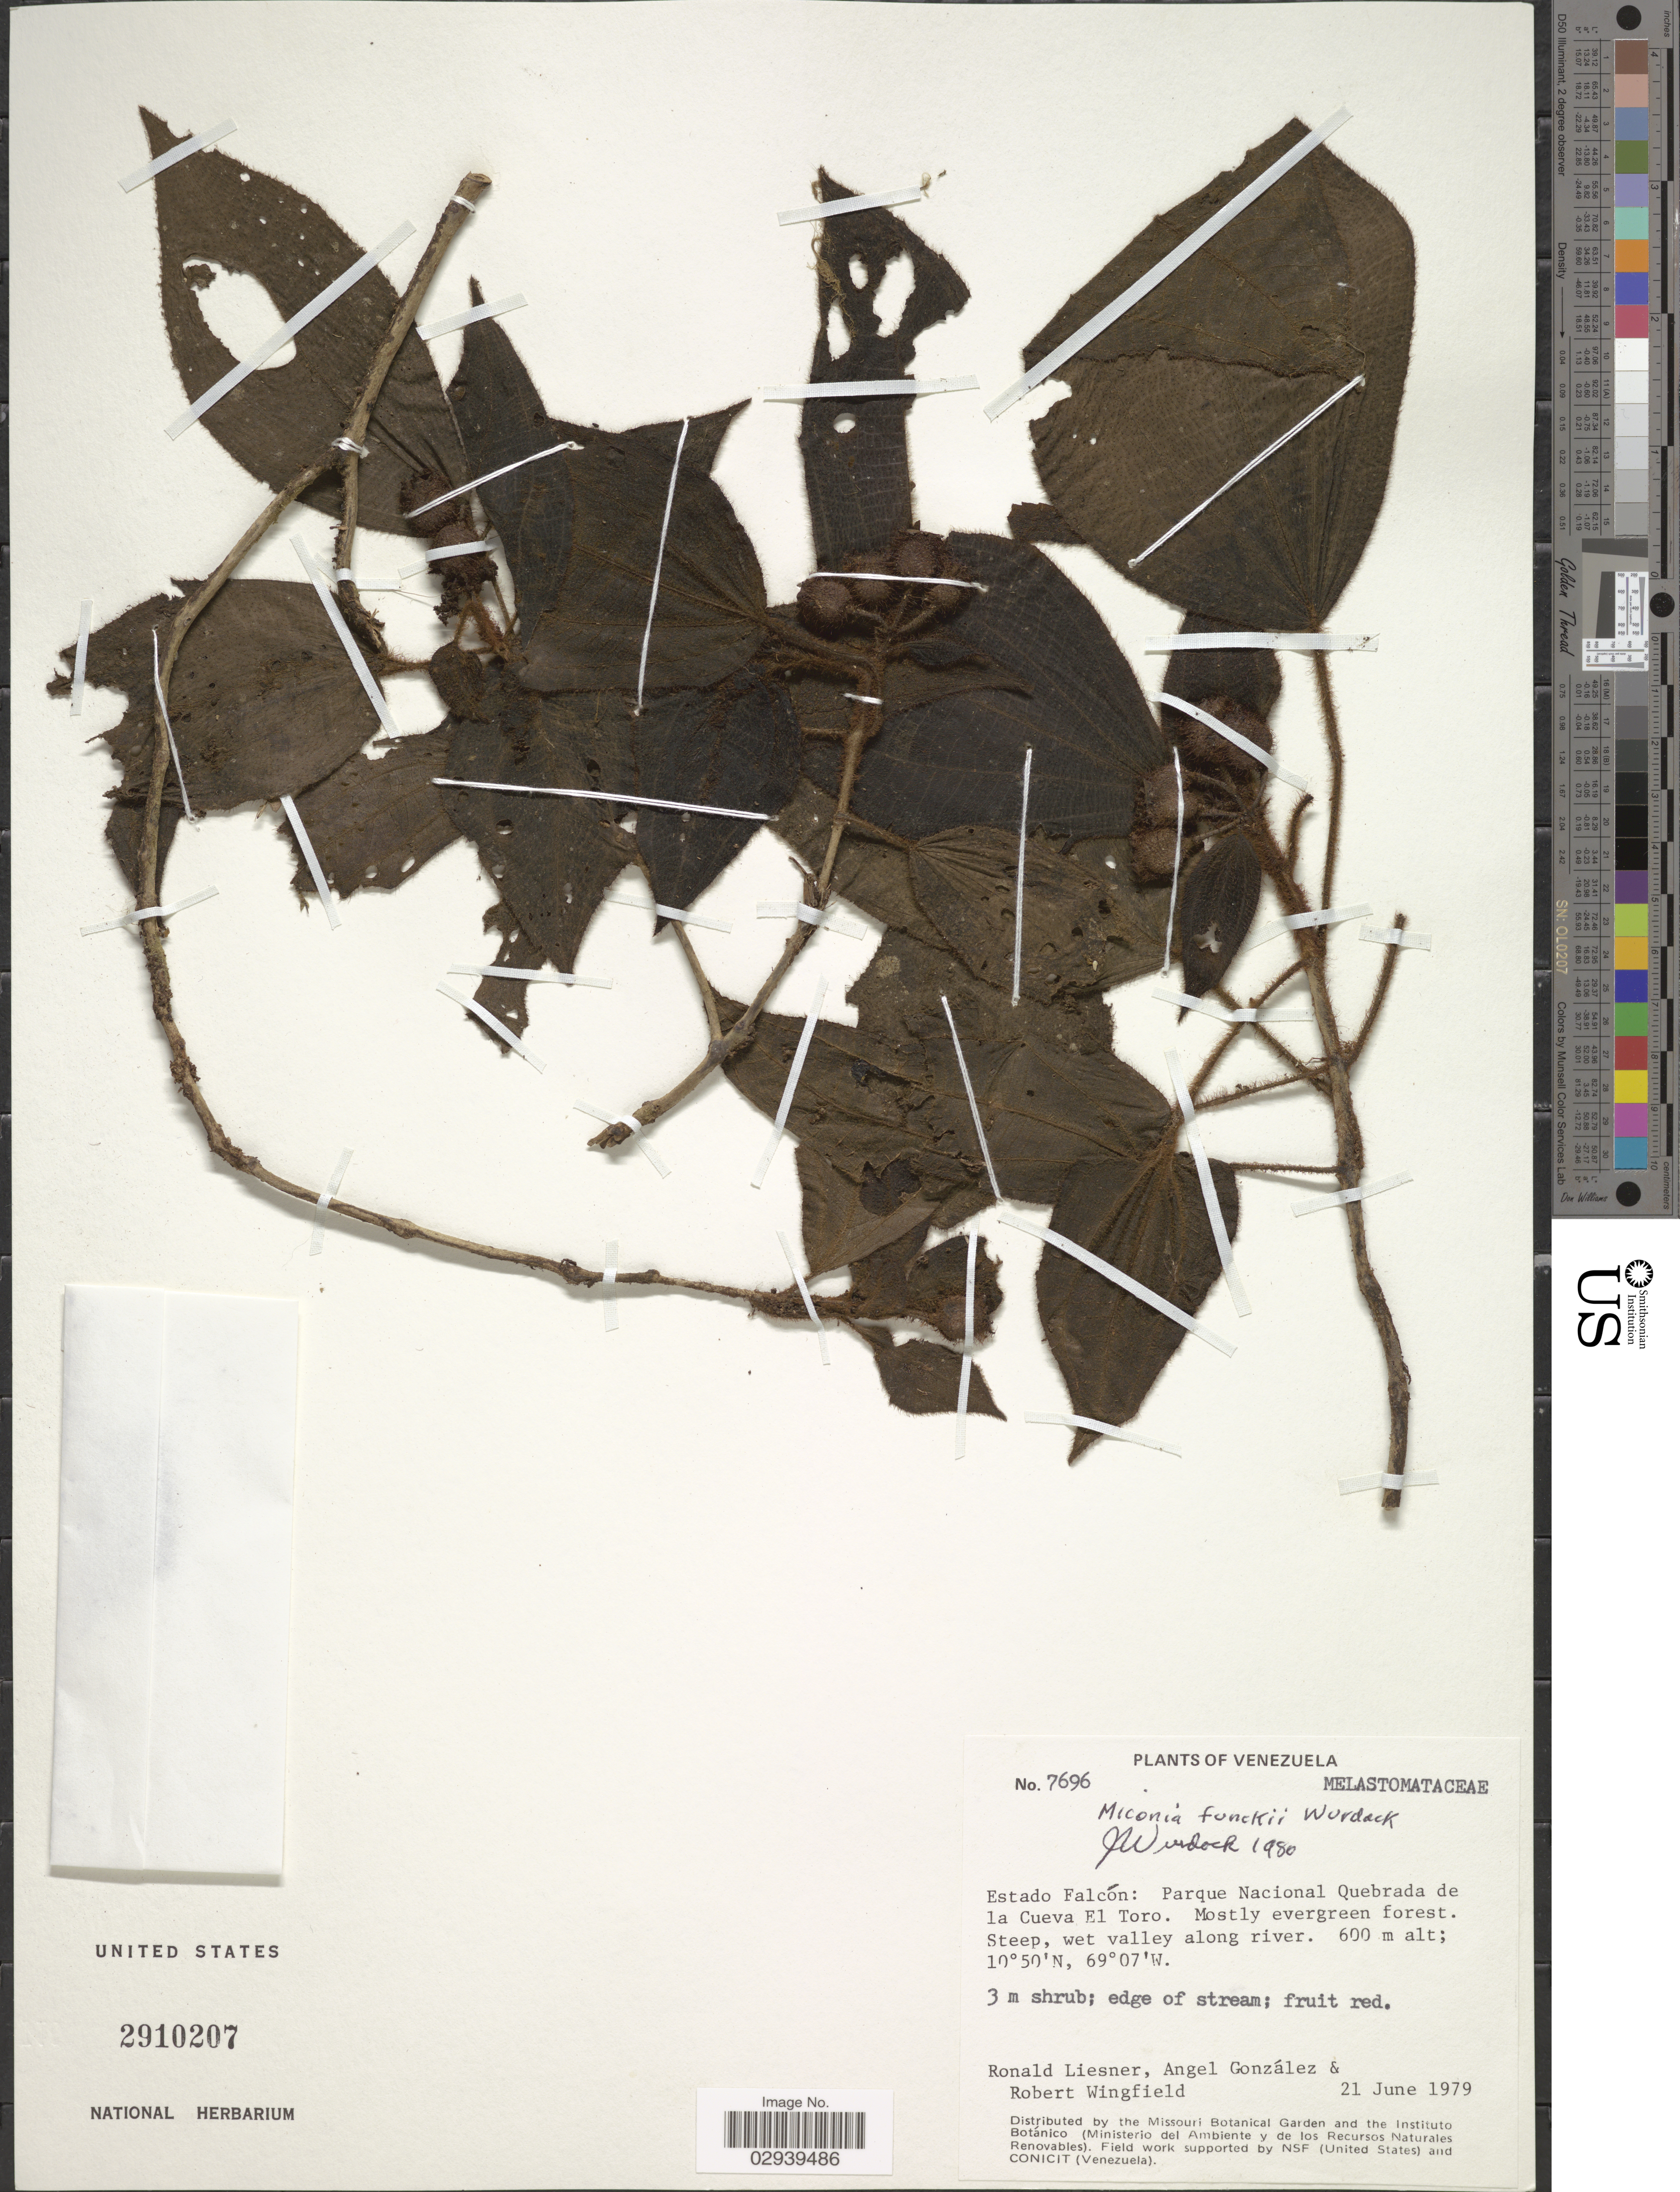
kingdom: Plantae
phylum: Tracheophyta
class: Magnoliopsida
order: Myrtales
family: Melastomataceae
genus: Miconia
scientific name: Miconia funckii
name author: Wurdack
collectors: R. L. Liesner, A. C. González & R. C. Wingfield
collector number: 7696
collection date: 1979-06-21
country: Venezuela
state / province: Falcón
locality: Parque Nacional Quebrada de la Cueva El Toro.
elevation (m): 600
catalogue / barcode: US 2910207